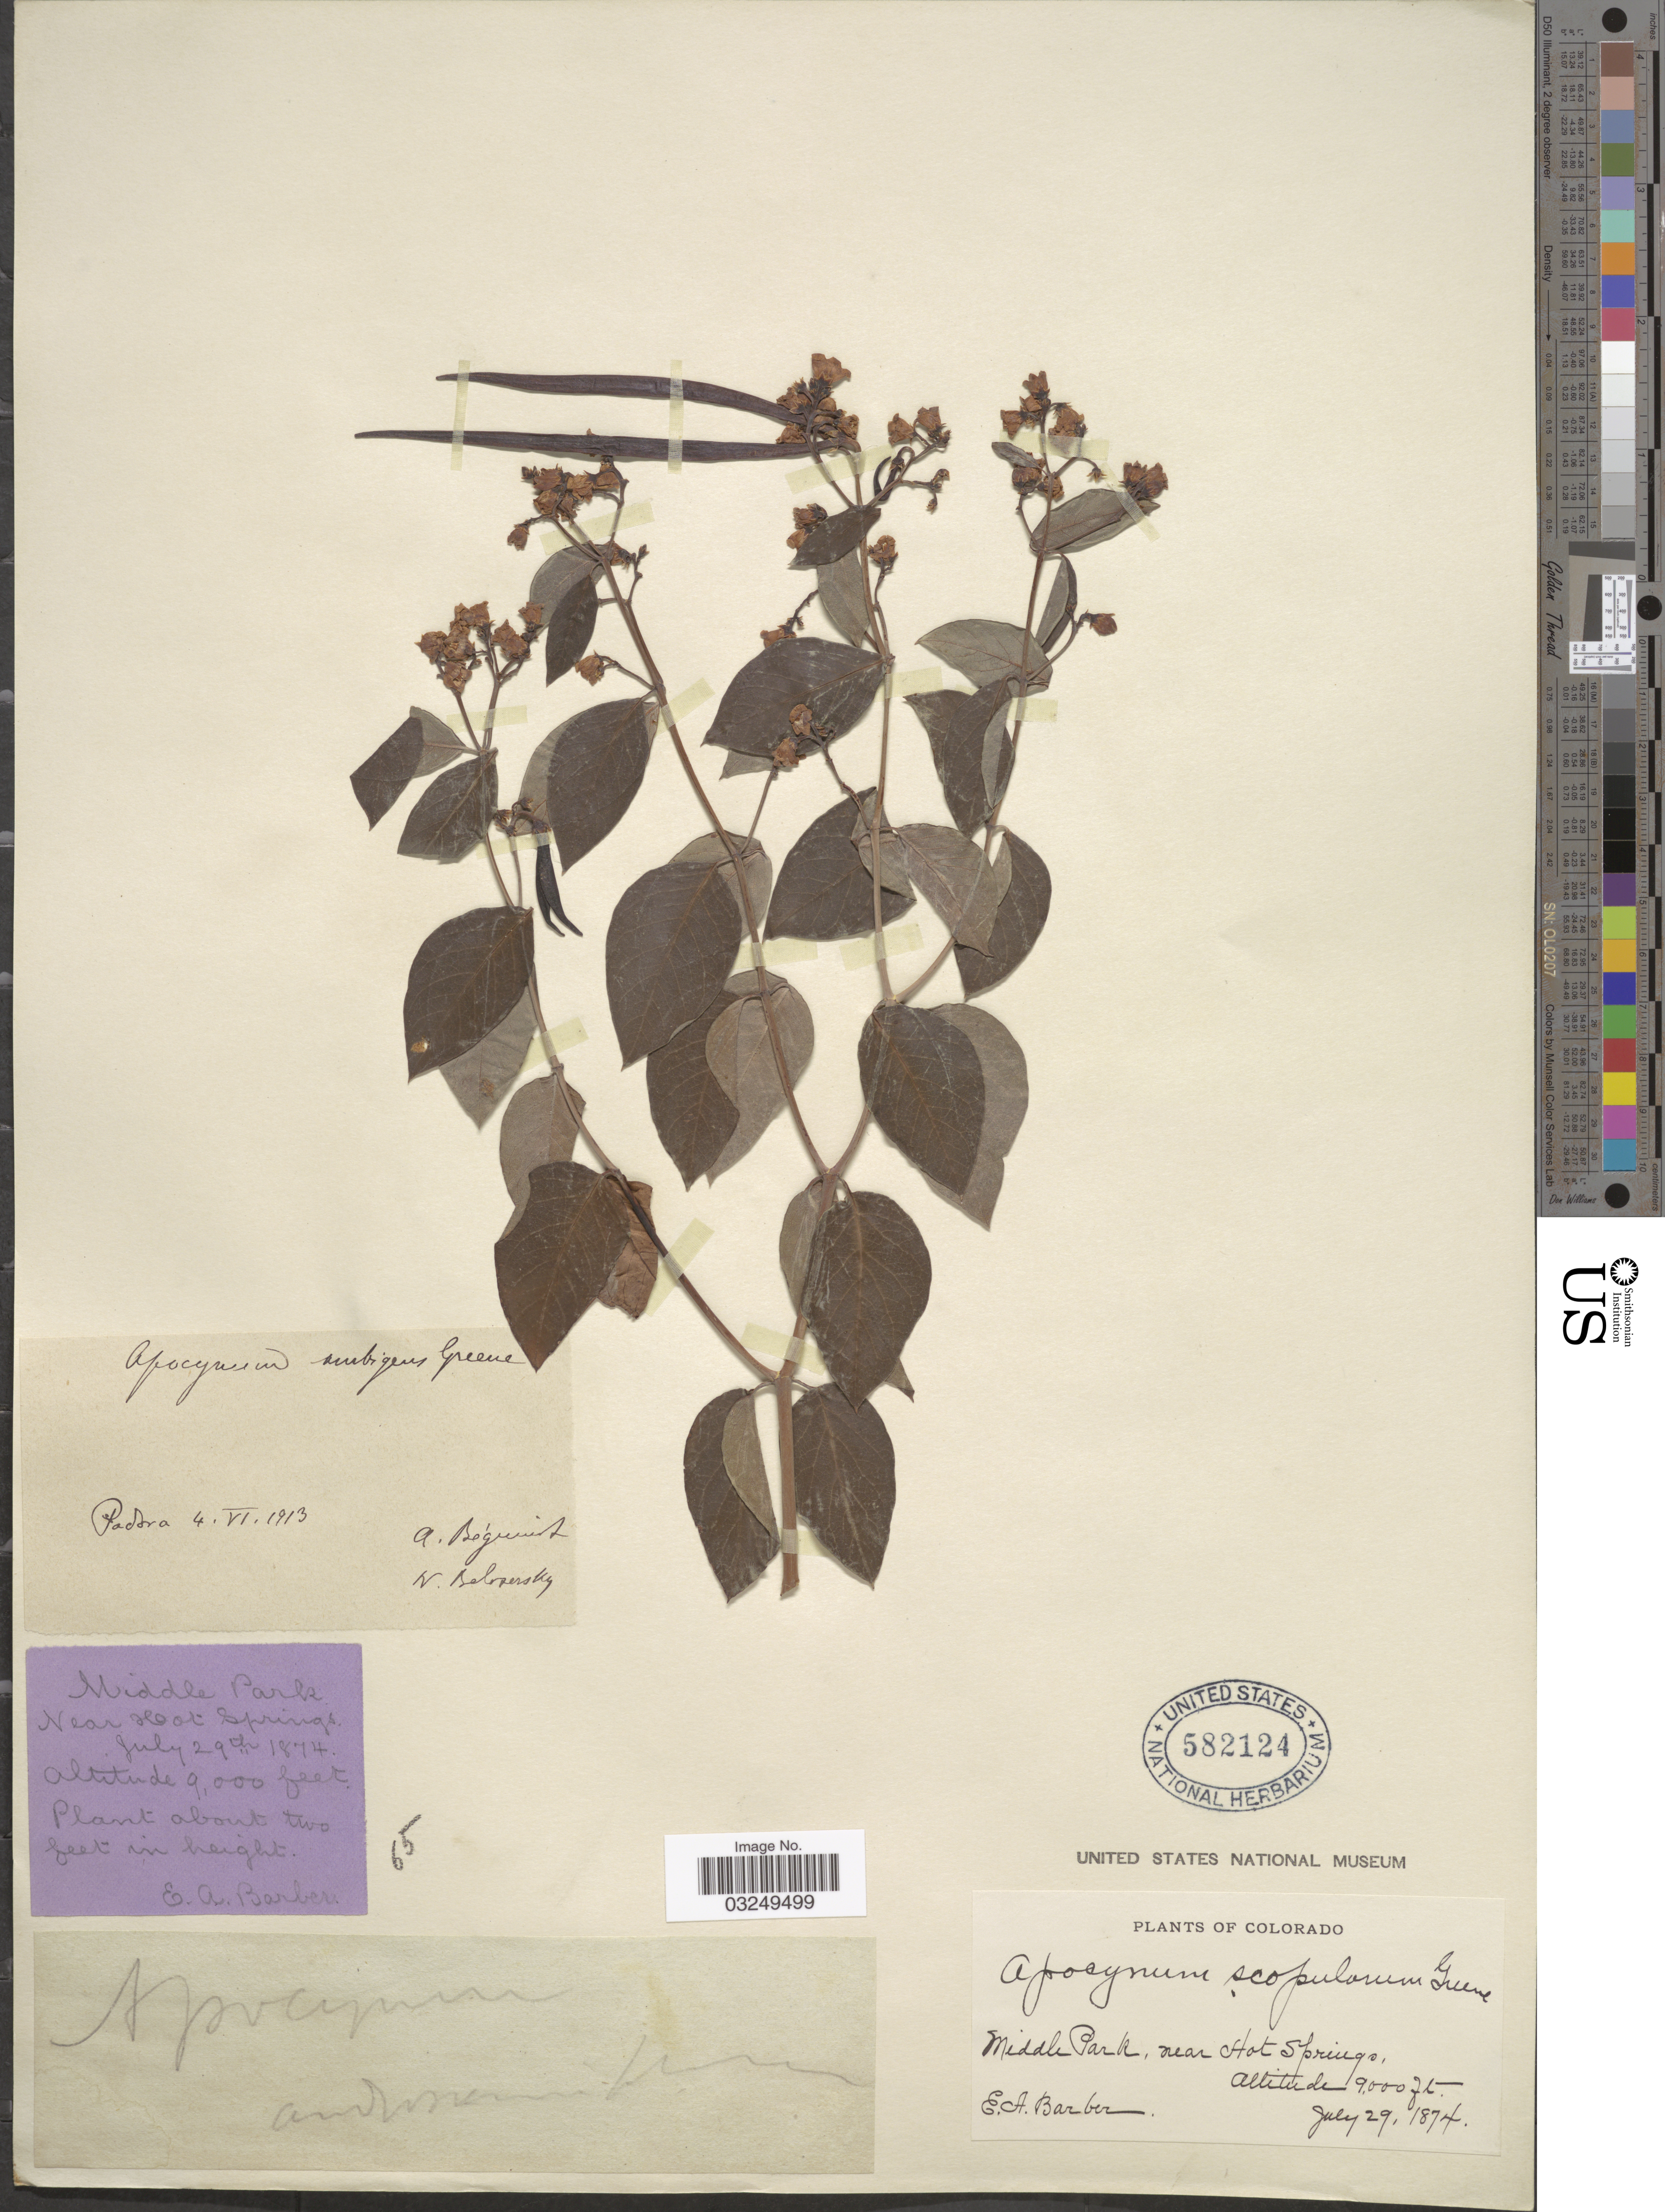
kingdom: Plantae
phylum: Tracheophyta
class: Magnoliopsida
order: Gentianales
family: Apocynaceae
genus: Apocynum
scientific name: Apocynum androsaemifolium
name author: L.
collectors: E. Barber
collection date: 1874-07-29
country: United States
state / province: Colorado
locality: Middle Park, near Hot Springs.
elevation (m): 2743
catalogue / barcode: US 582124